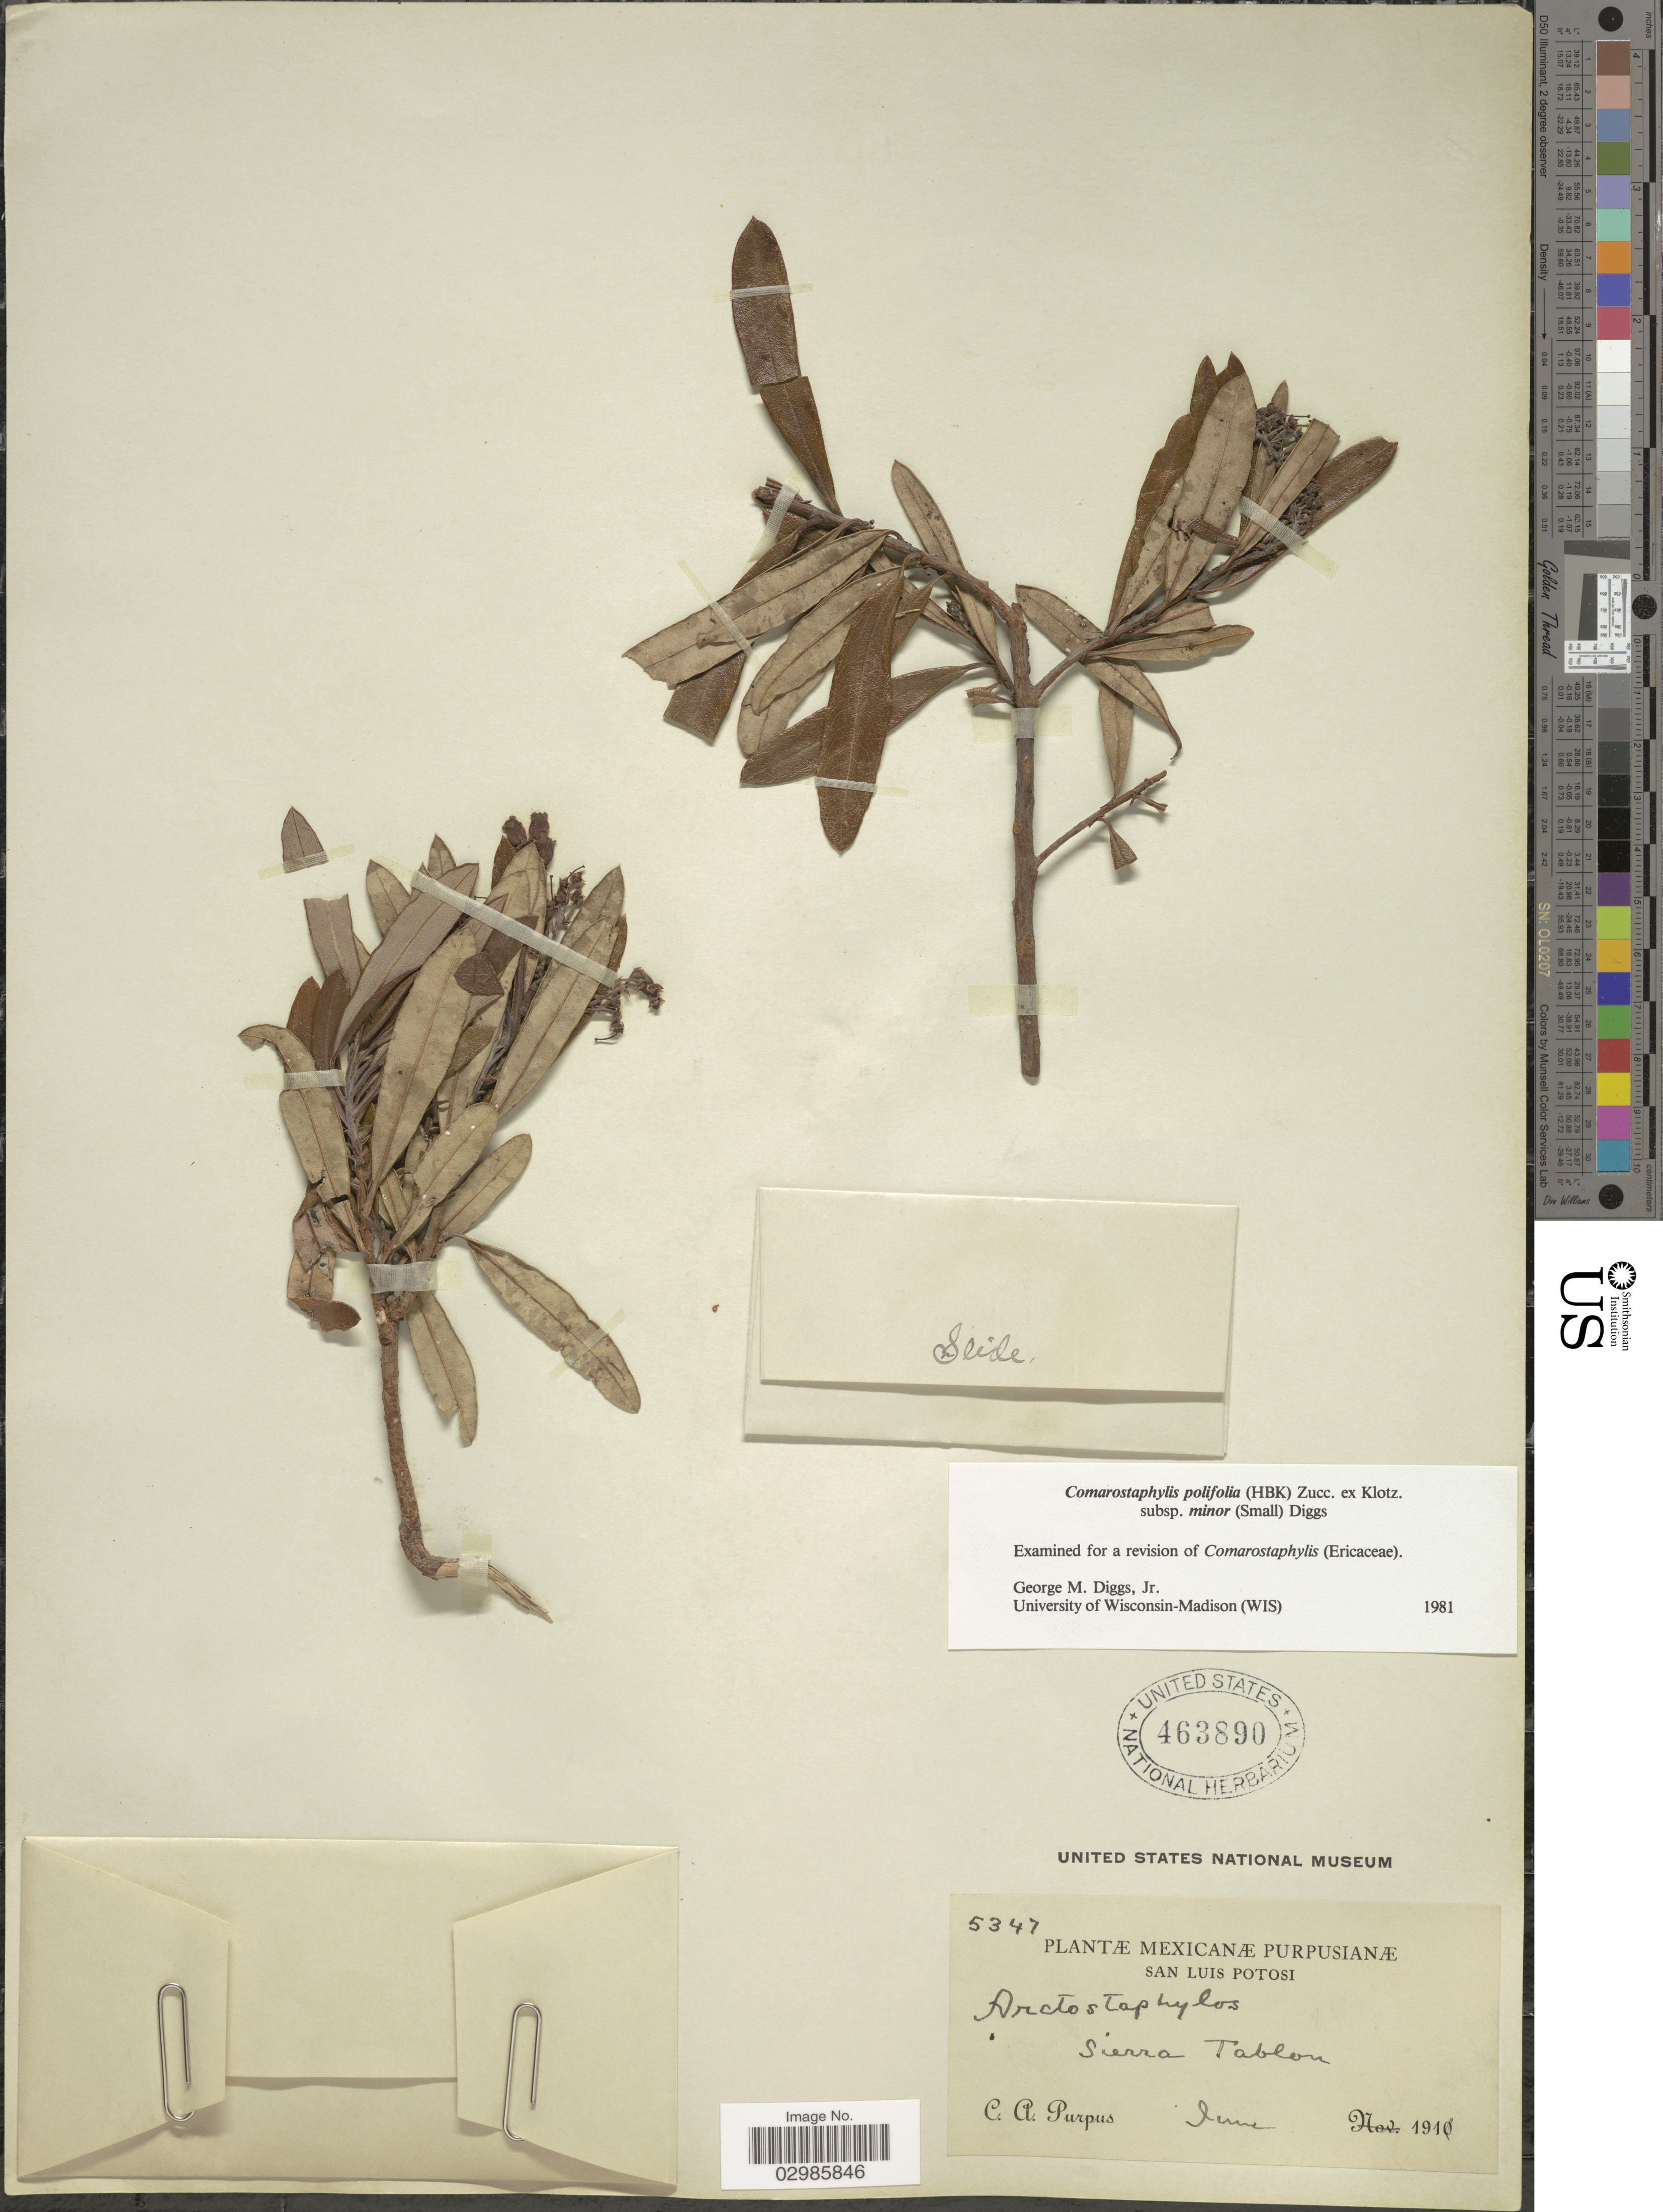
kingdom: Plantae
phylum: Tracheophyta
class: Magnoliopsida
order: Ericales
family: Ericaceae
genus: Comarostaphylis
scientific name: Comarostaphylis polifolia subsp. minor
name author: (Small) Diggs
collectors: C. A. Purpus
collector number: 5347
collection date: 1911-06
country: Mexico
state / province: San Luis Potosí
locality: Sierra Tablon.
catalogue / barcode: US 463890